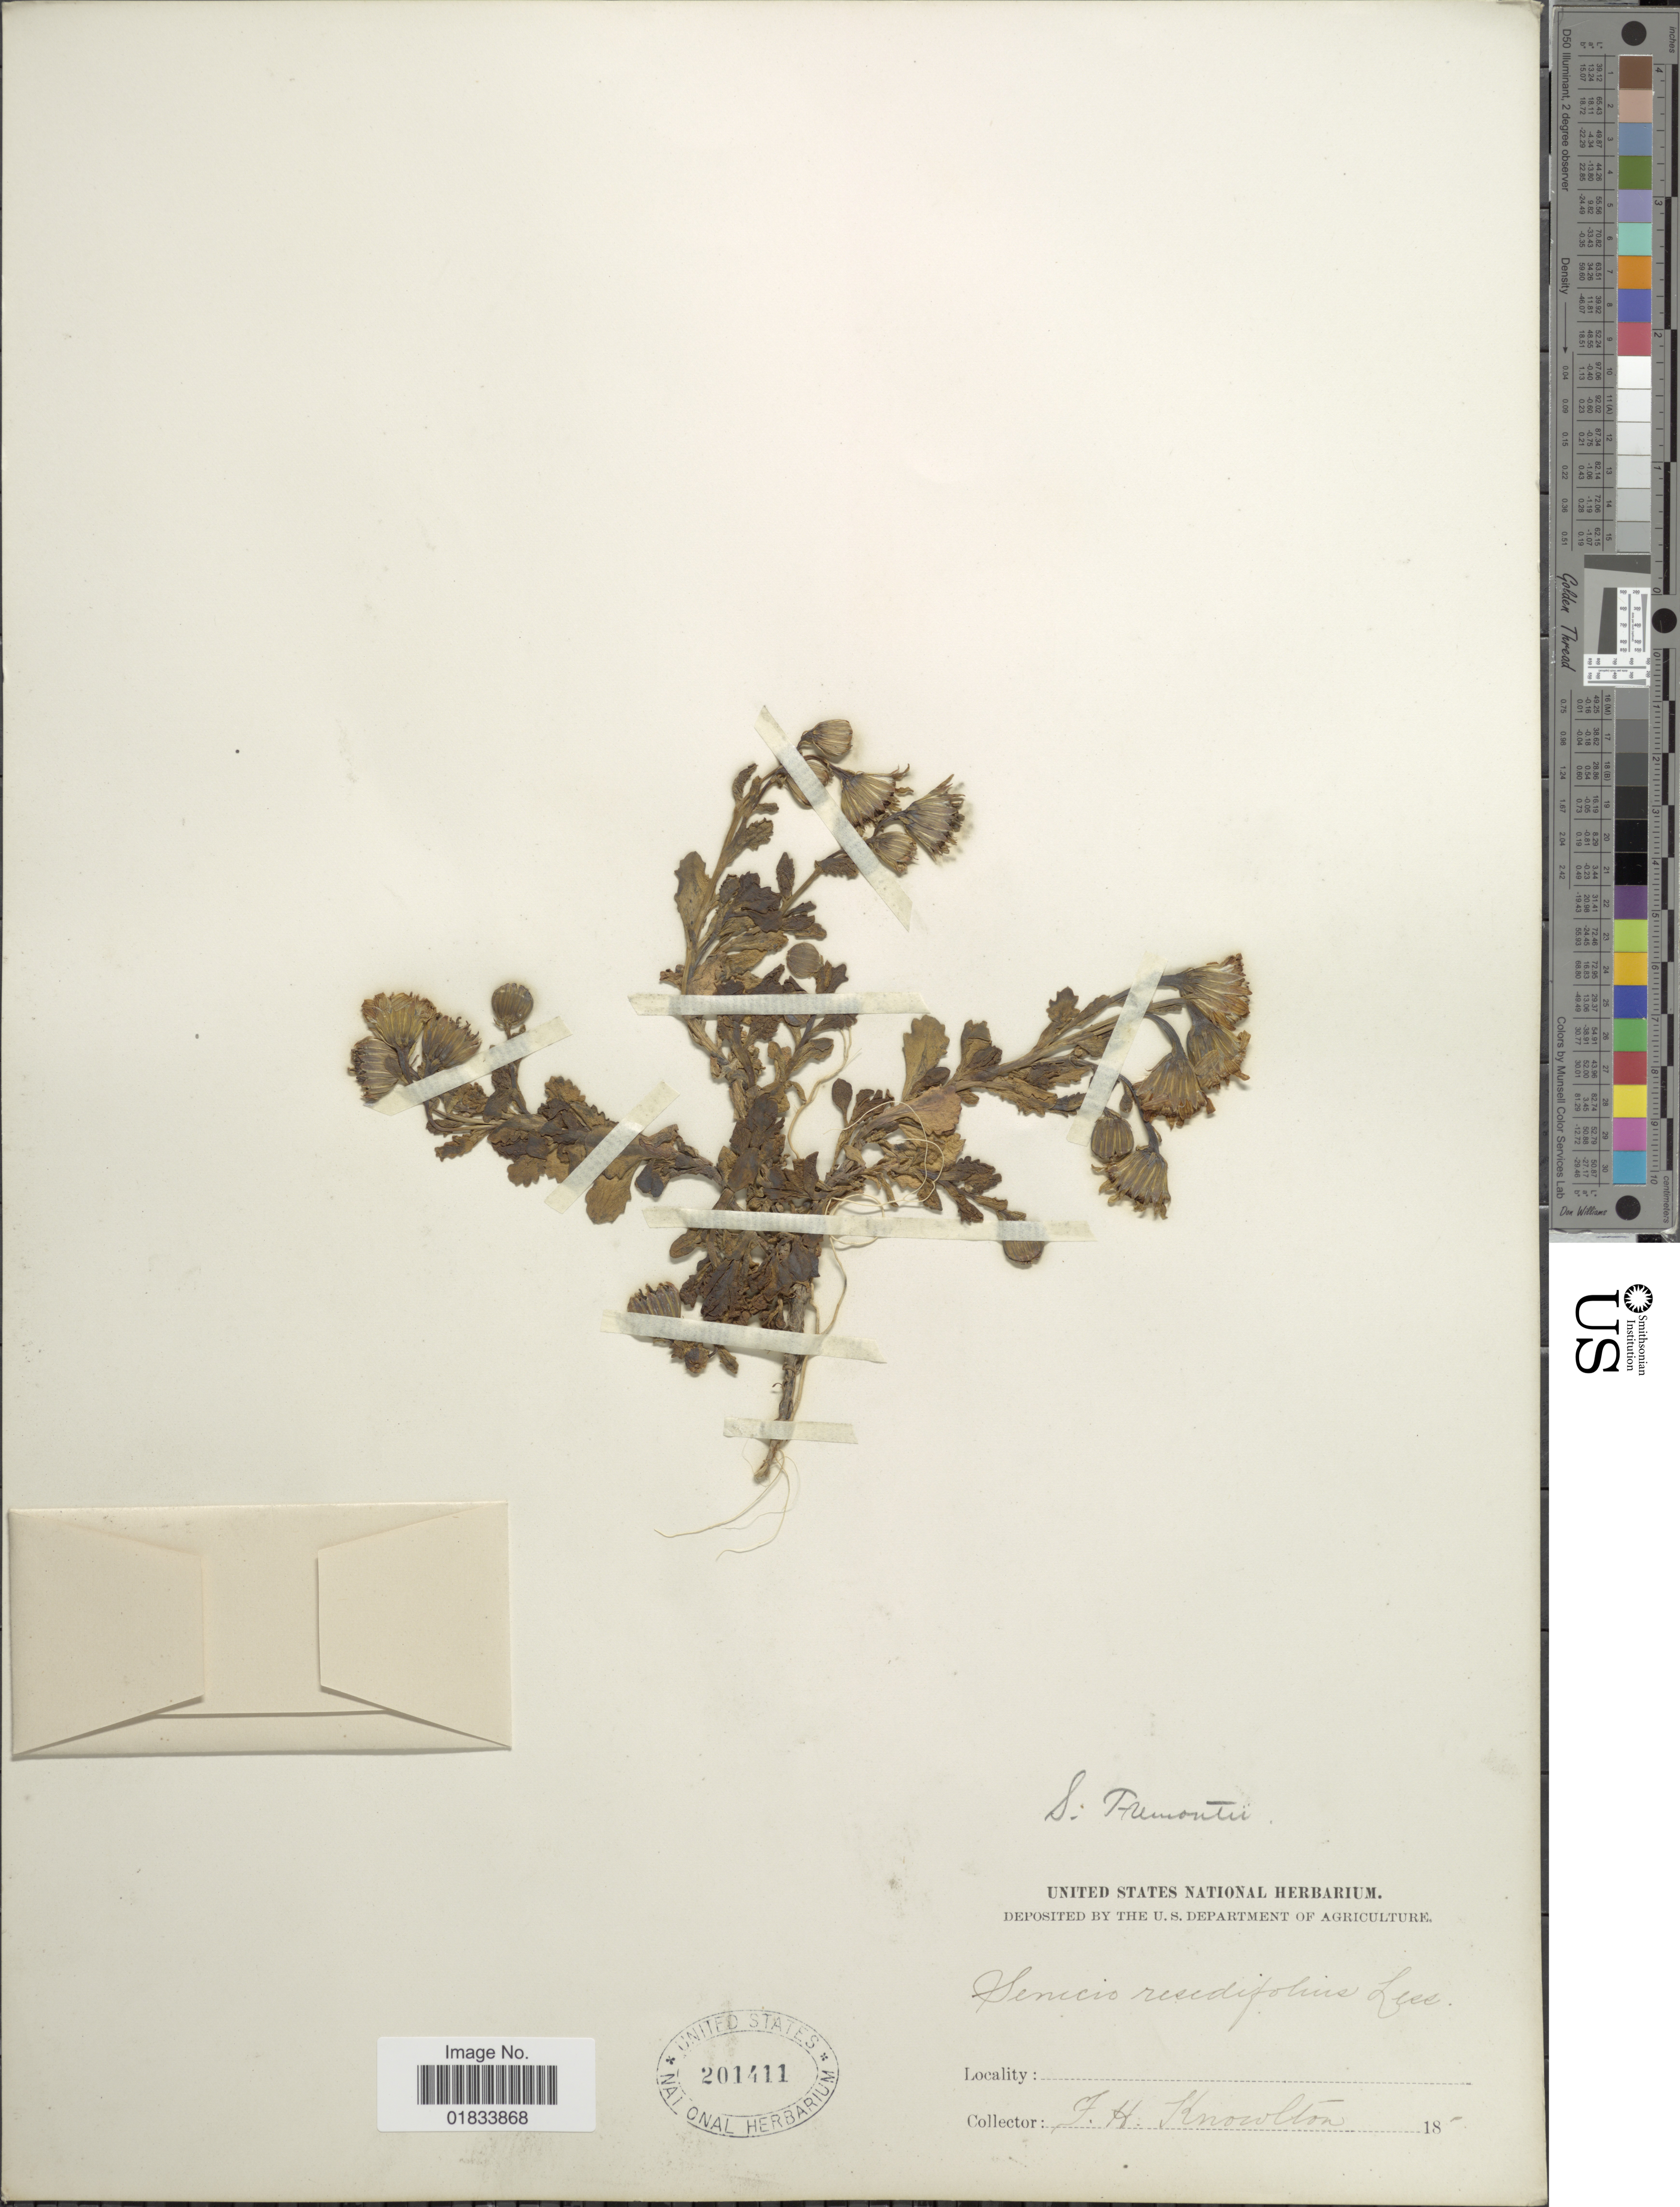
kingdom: Plantae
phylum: Tracheophyta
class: Magnoliopsida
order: Asterales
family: Asteraceae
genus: Senecio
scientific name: Senecio fremontii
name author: Torr. & A. Gray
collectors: F. H. Knowlton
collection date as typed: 18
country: United States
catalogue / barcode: US 201411